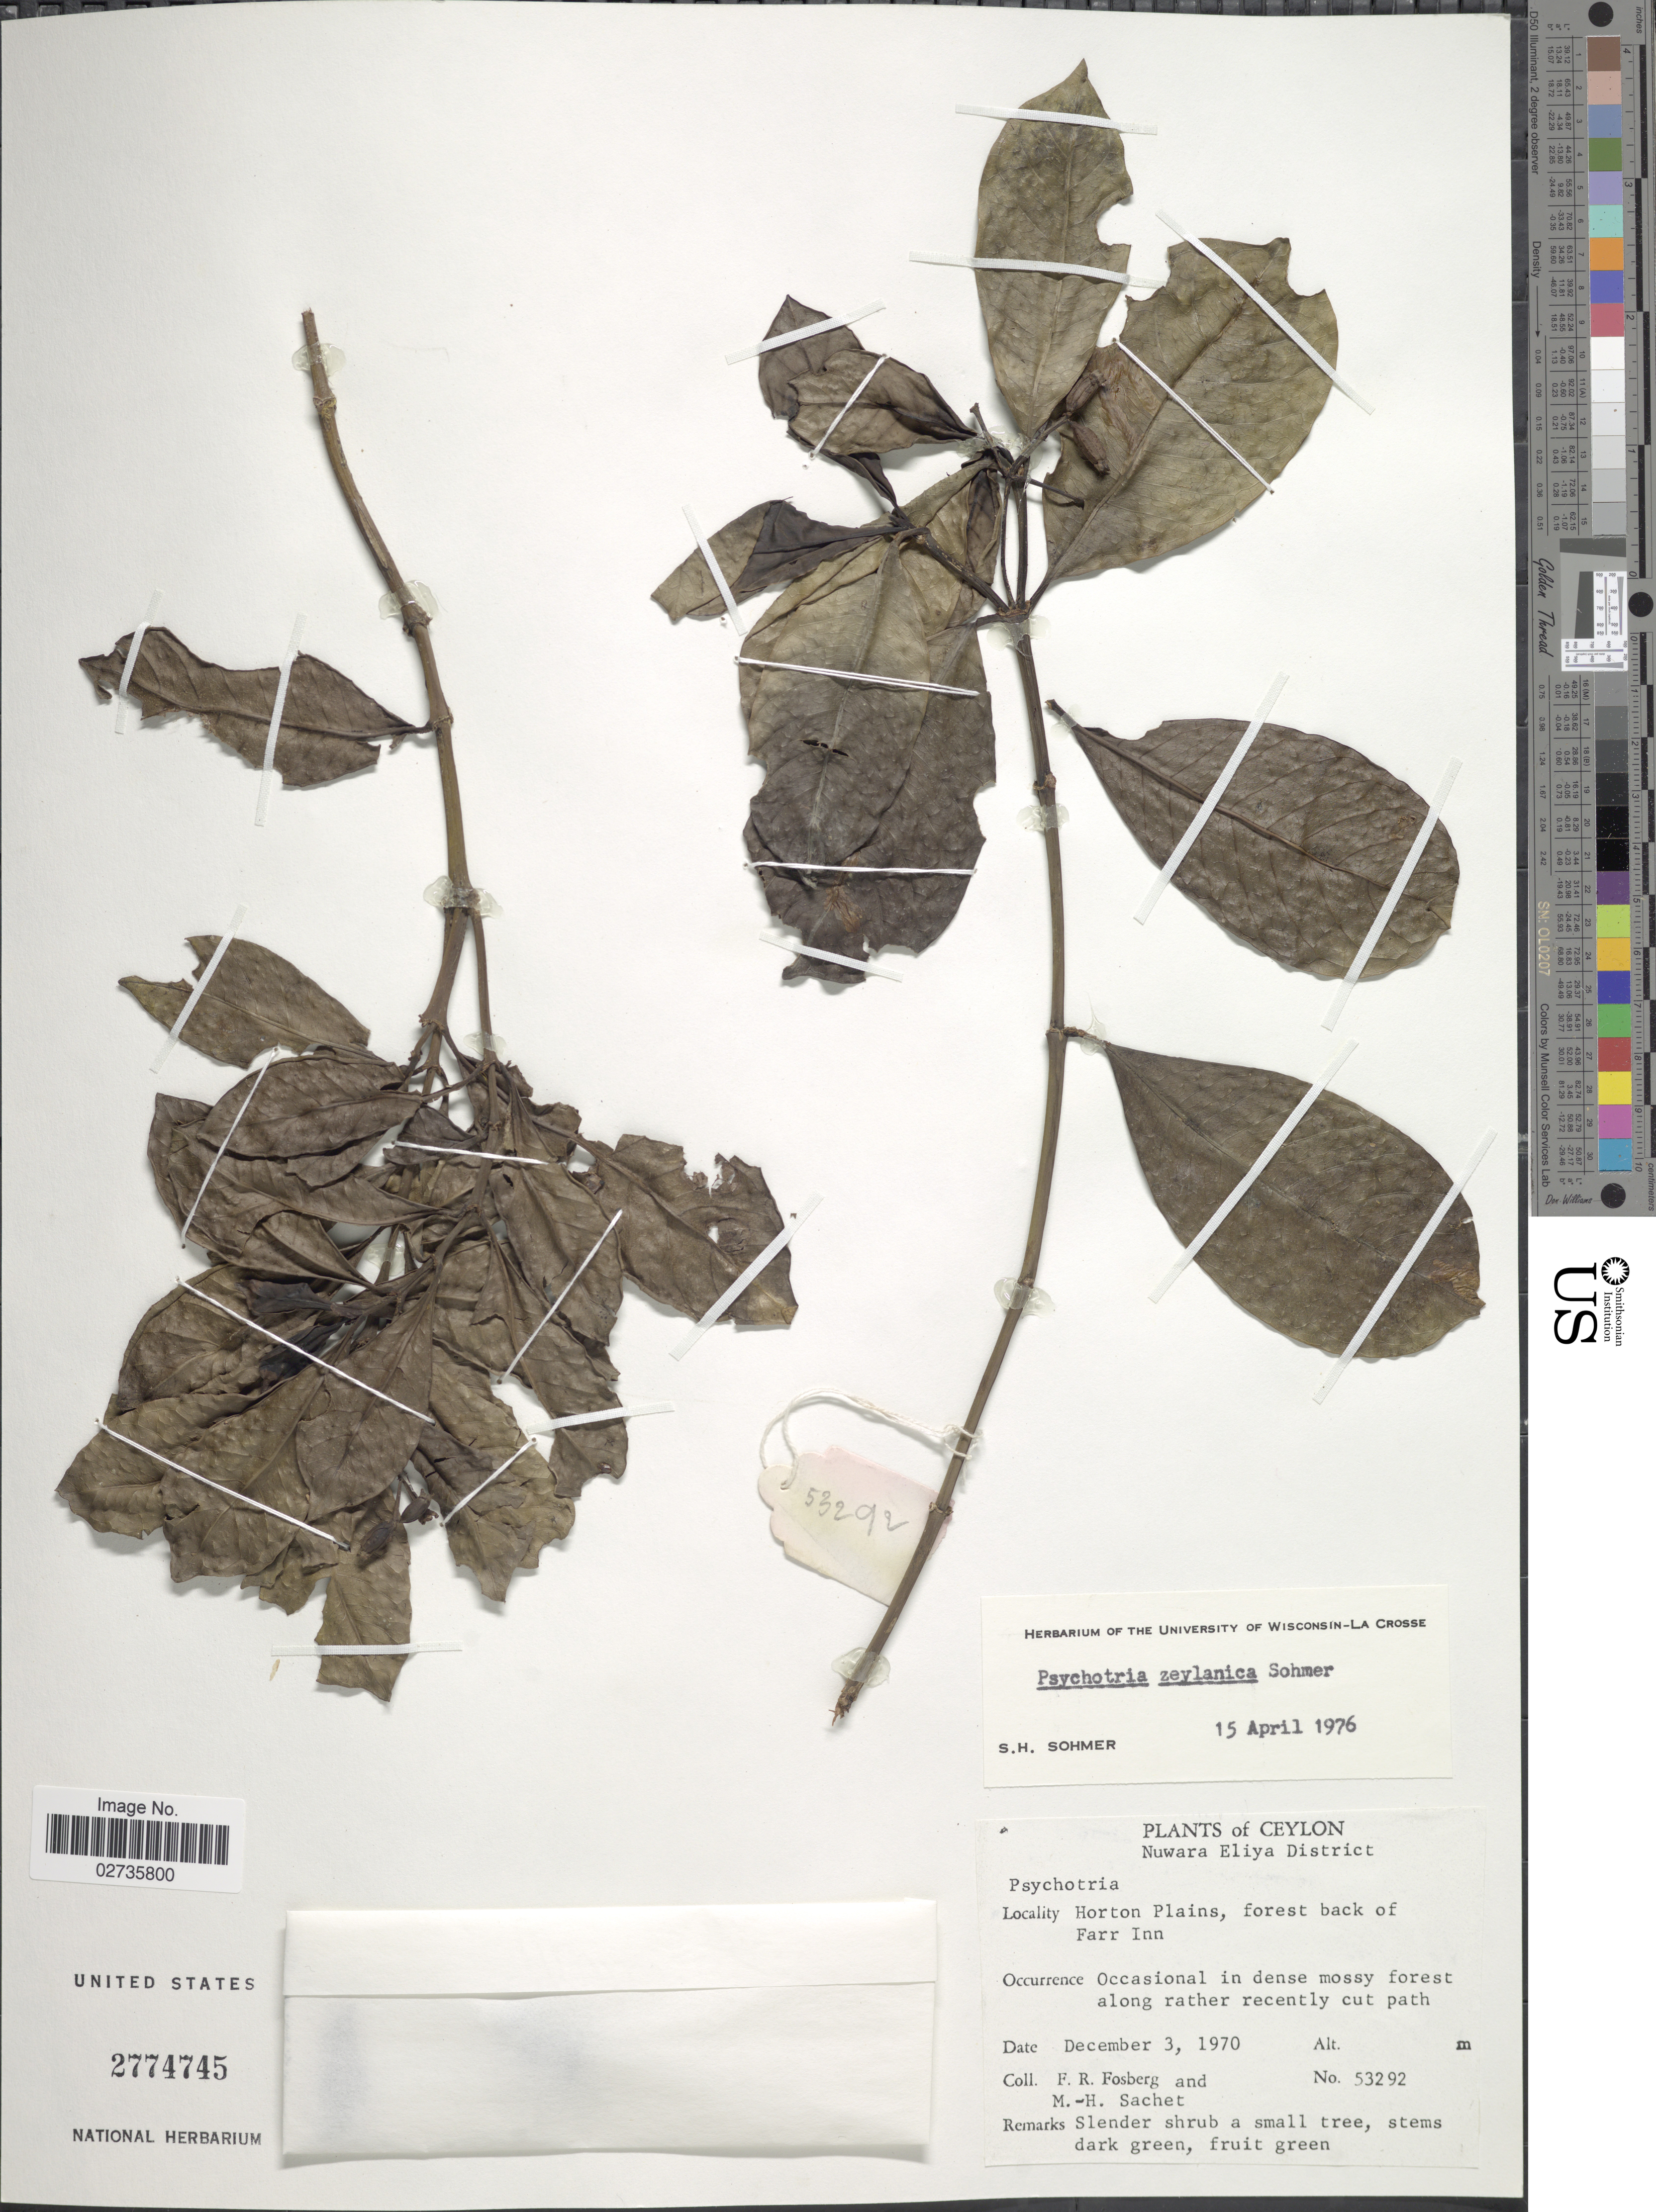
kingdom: Plantae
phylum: Tracheophyta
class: Magnoliopsida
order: Gentianales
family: Rubiaceae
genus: Psychotria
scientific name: Psychotria zeylanica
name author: Sohmer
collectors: F. R. Fosberg & M.-H. Sachet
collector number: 53292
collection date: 1970-12-03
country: Sri Lanka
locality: Ceylon, Nuwara Eliya District, Horton Plains, forest back of farr Inn, Occasional in dense mossy forest along rather recently cut path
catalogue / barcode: US 2774745